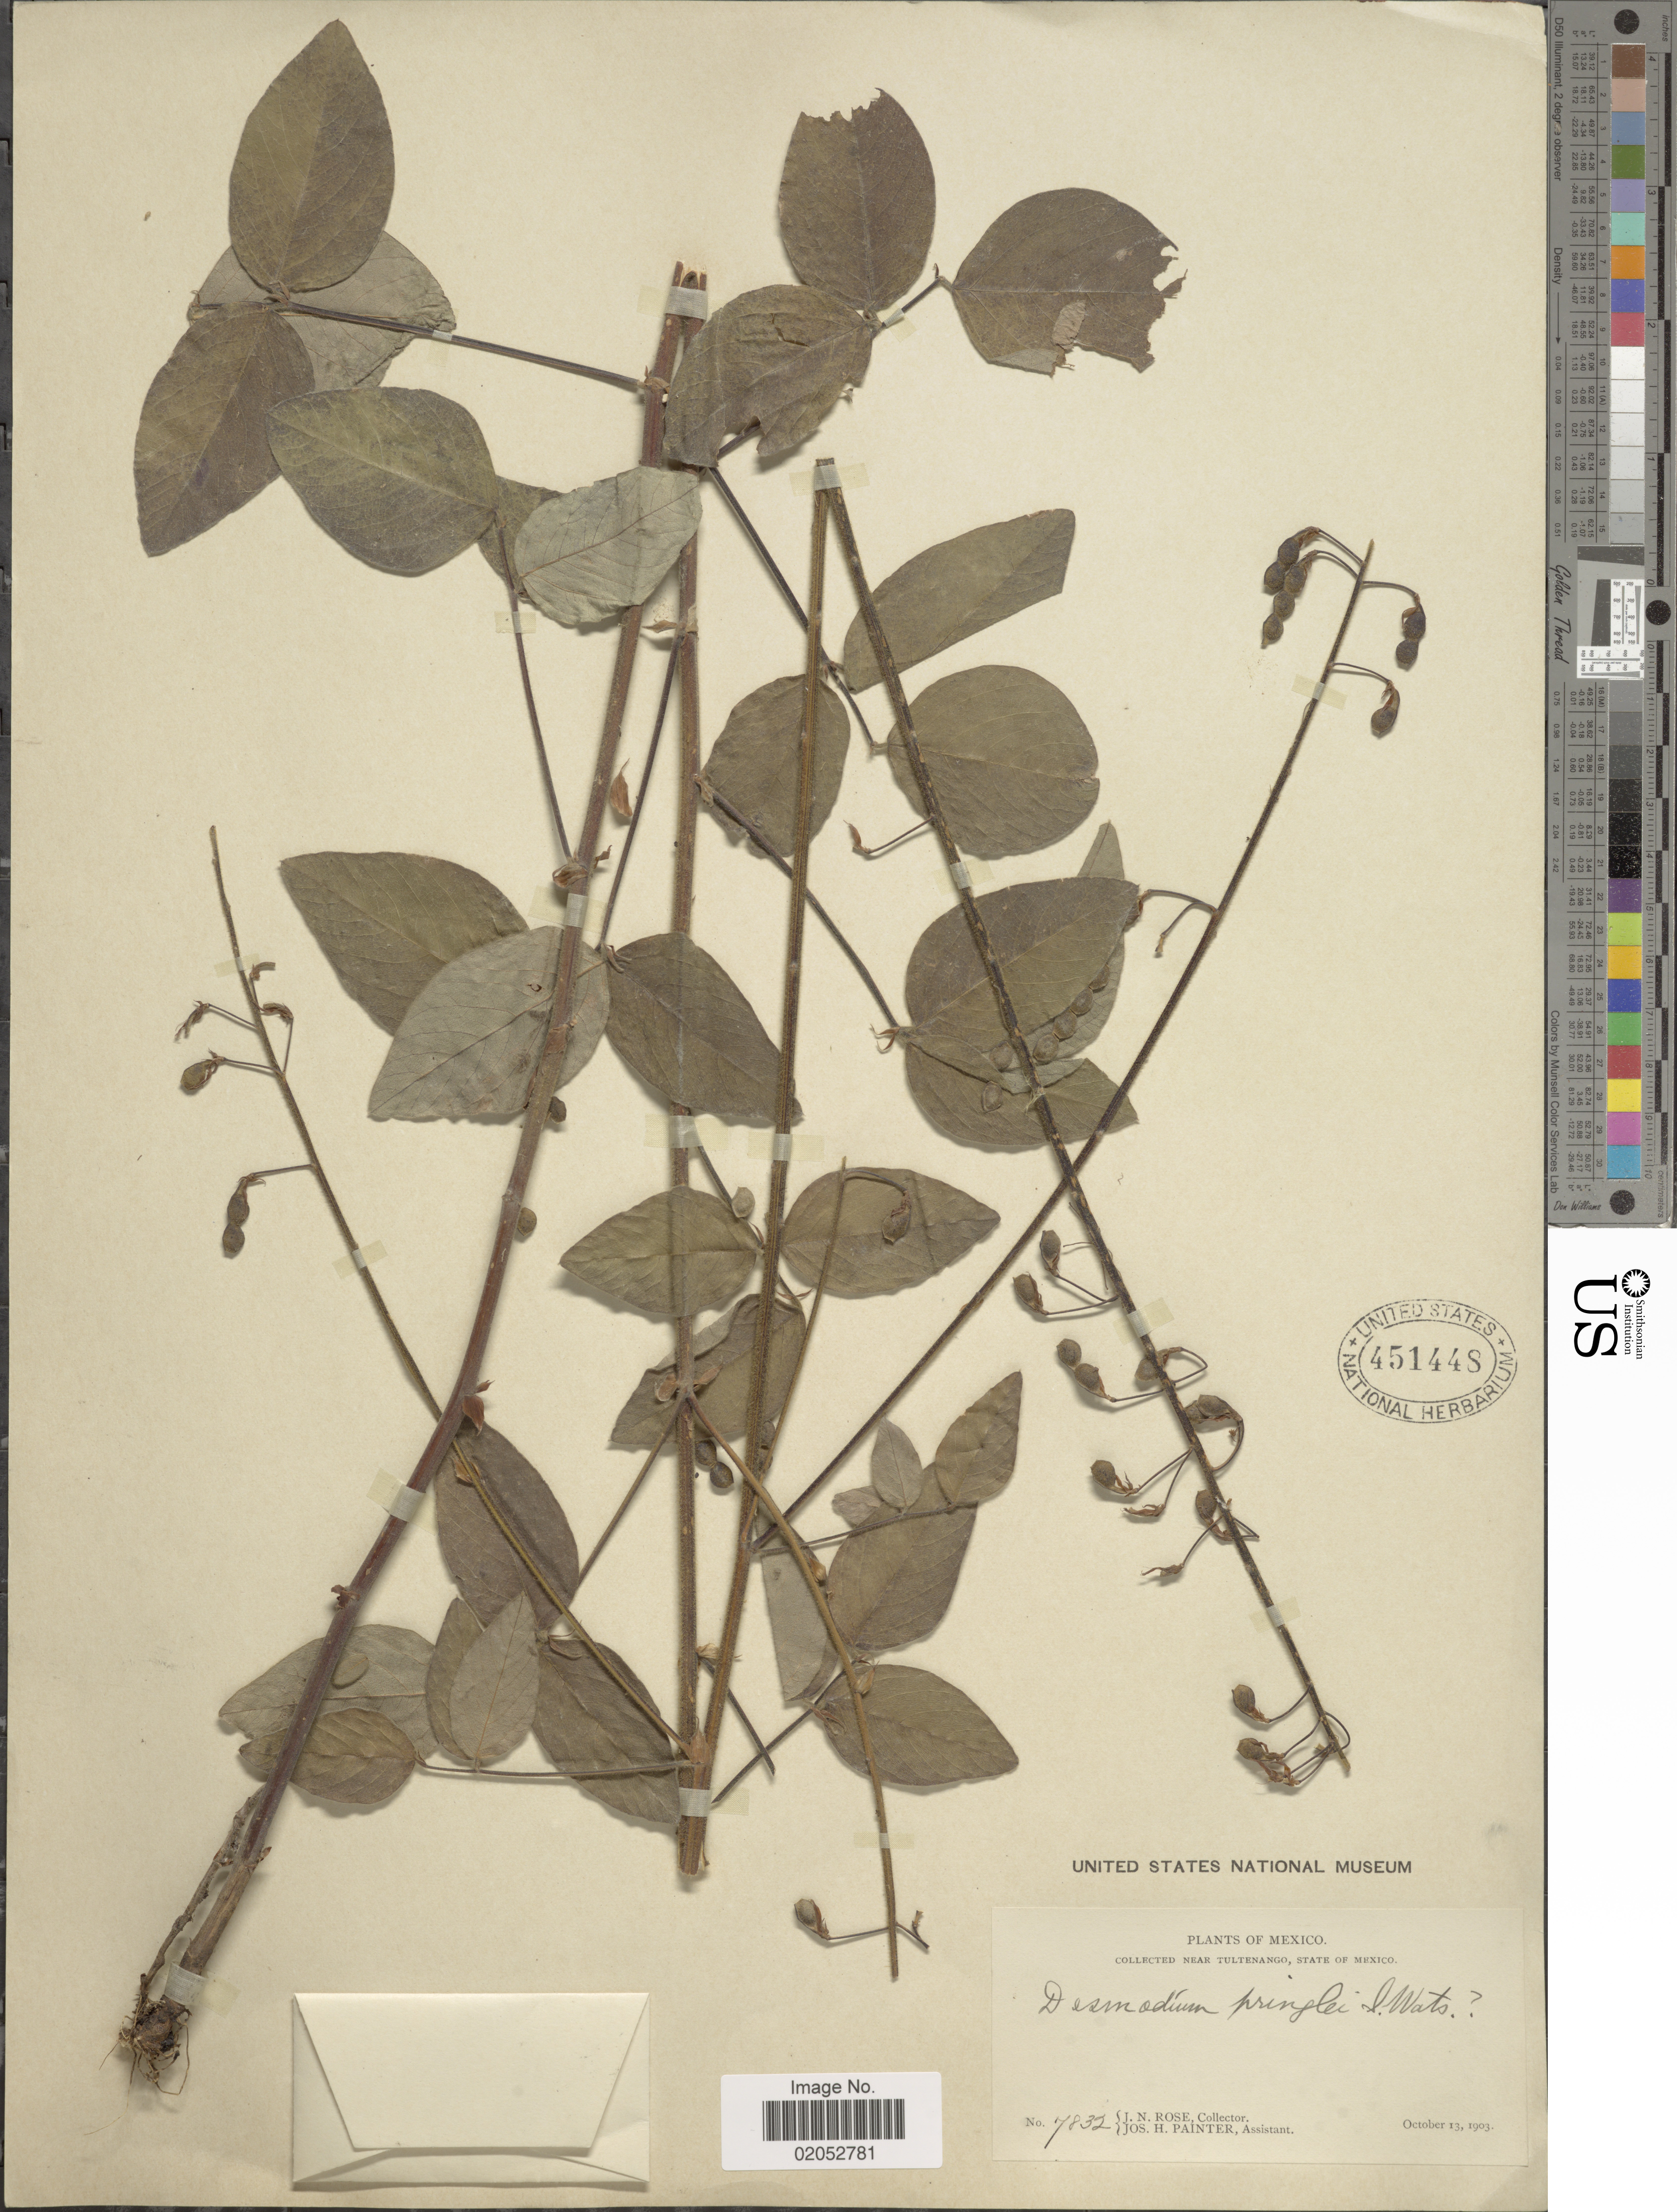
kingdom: Plantae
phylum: Tracheophyta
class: Magnoliopsida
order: Fabales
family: Fabaceae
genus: Desmodium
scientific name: Desmodium pringlei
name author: S. Watson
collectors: J. N. Rose & J. H. Painter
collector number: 7832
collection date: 1903-10-13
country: Mexico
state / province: México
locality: Near Tultenango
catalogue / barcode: US 451448